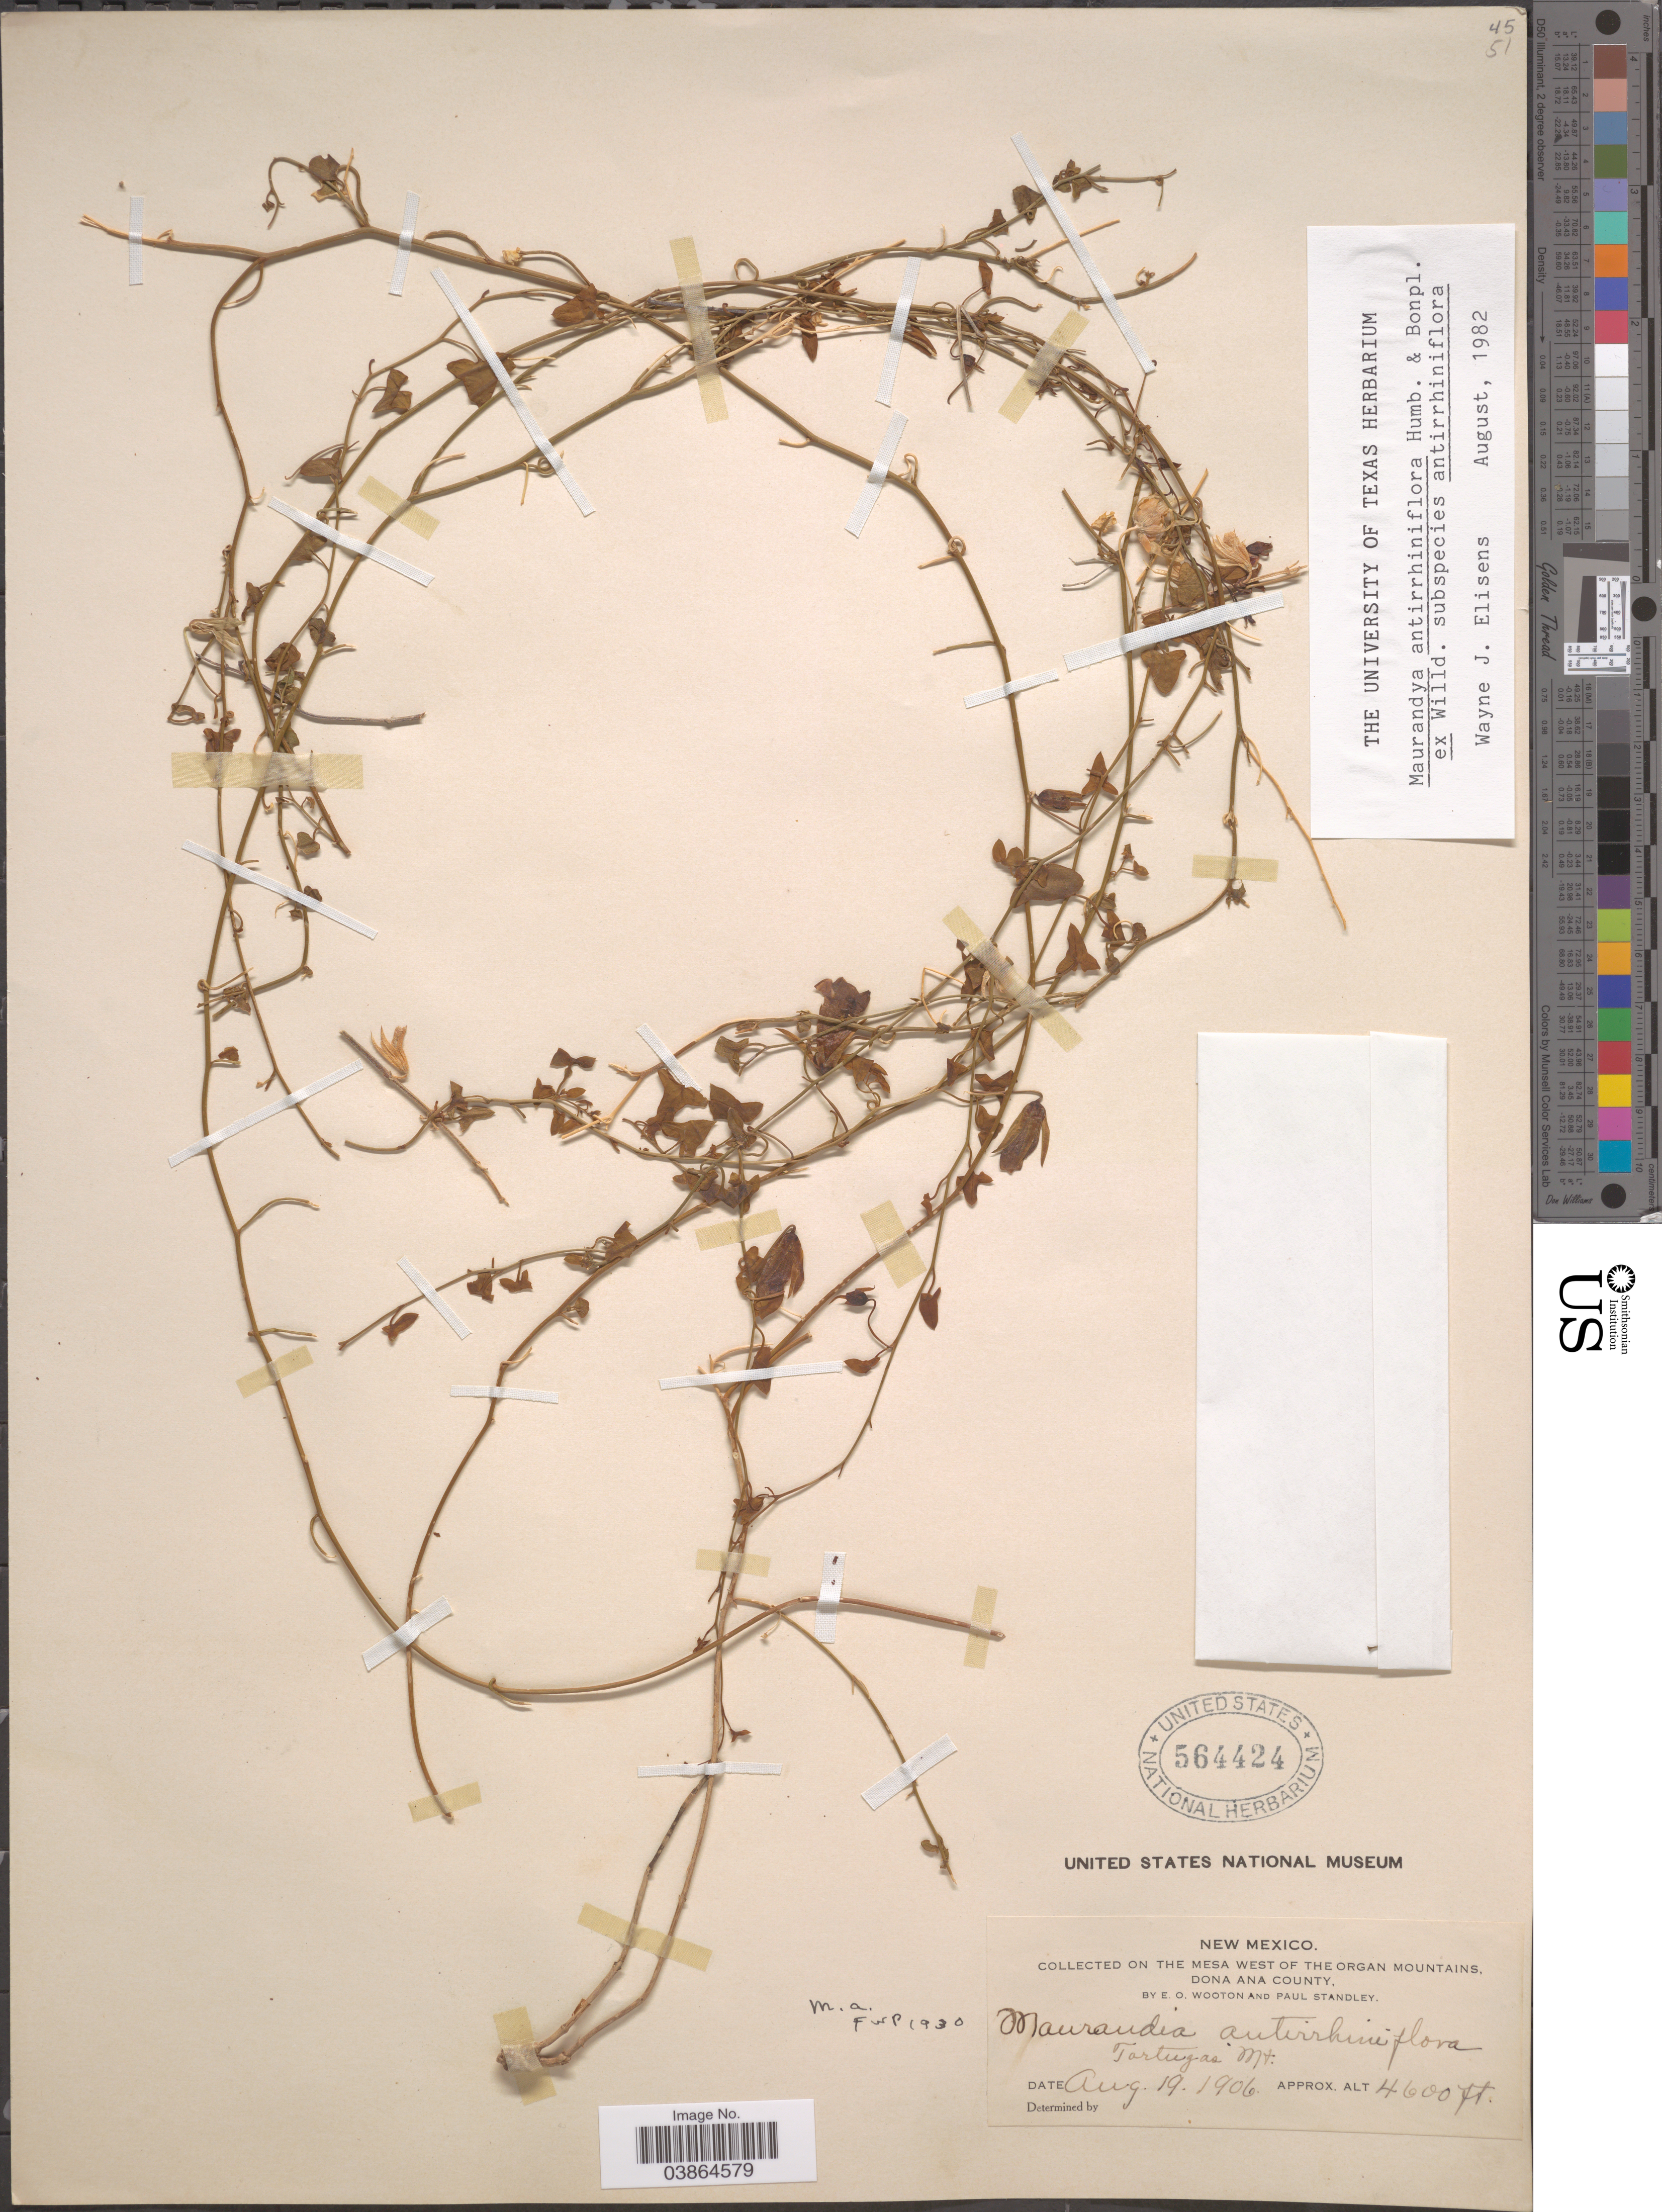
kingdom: Plantae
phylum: Tracheophyta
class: Magnoliopsida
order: Lamiales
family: Plantaginaceae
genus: Maurandya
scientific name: Maurandya antirrhiniflora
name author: Humb. & Bonpl. ex Willd.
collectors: E. O. Wooton & P. C. Standley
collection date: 1906-08-19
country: United States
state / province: New Mexico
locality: The Mesa west of the Organ Mountains, Dona Ana County. Tortugas Mt.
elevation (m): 1402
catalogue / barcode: US 564424